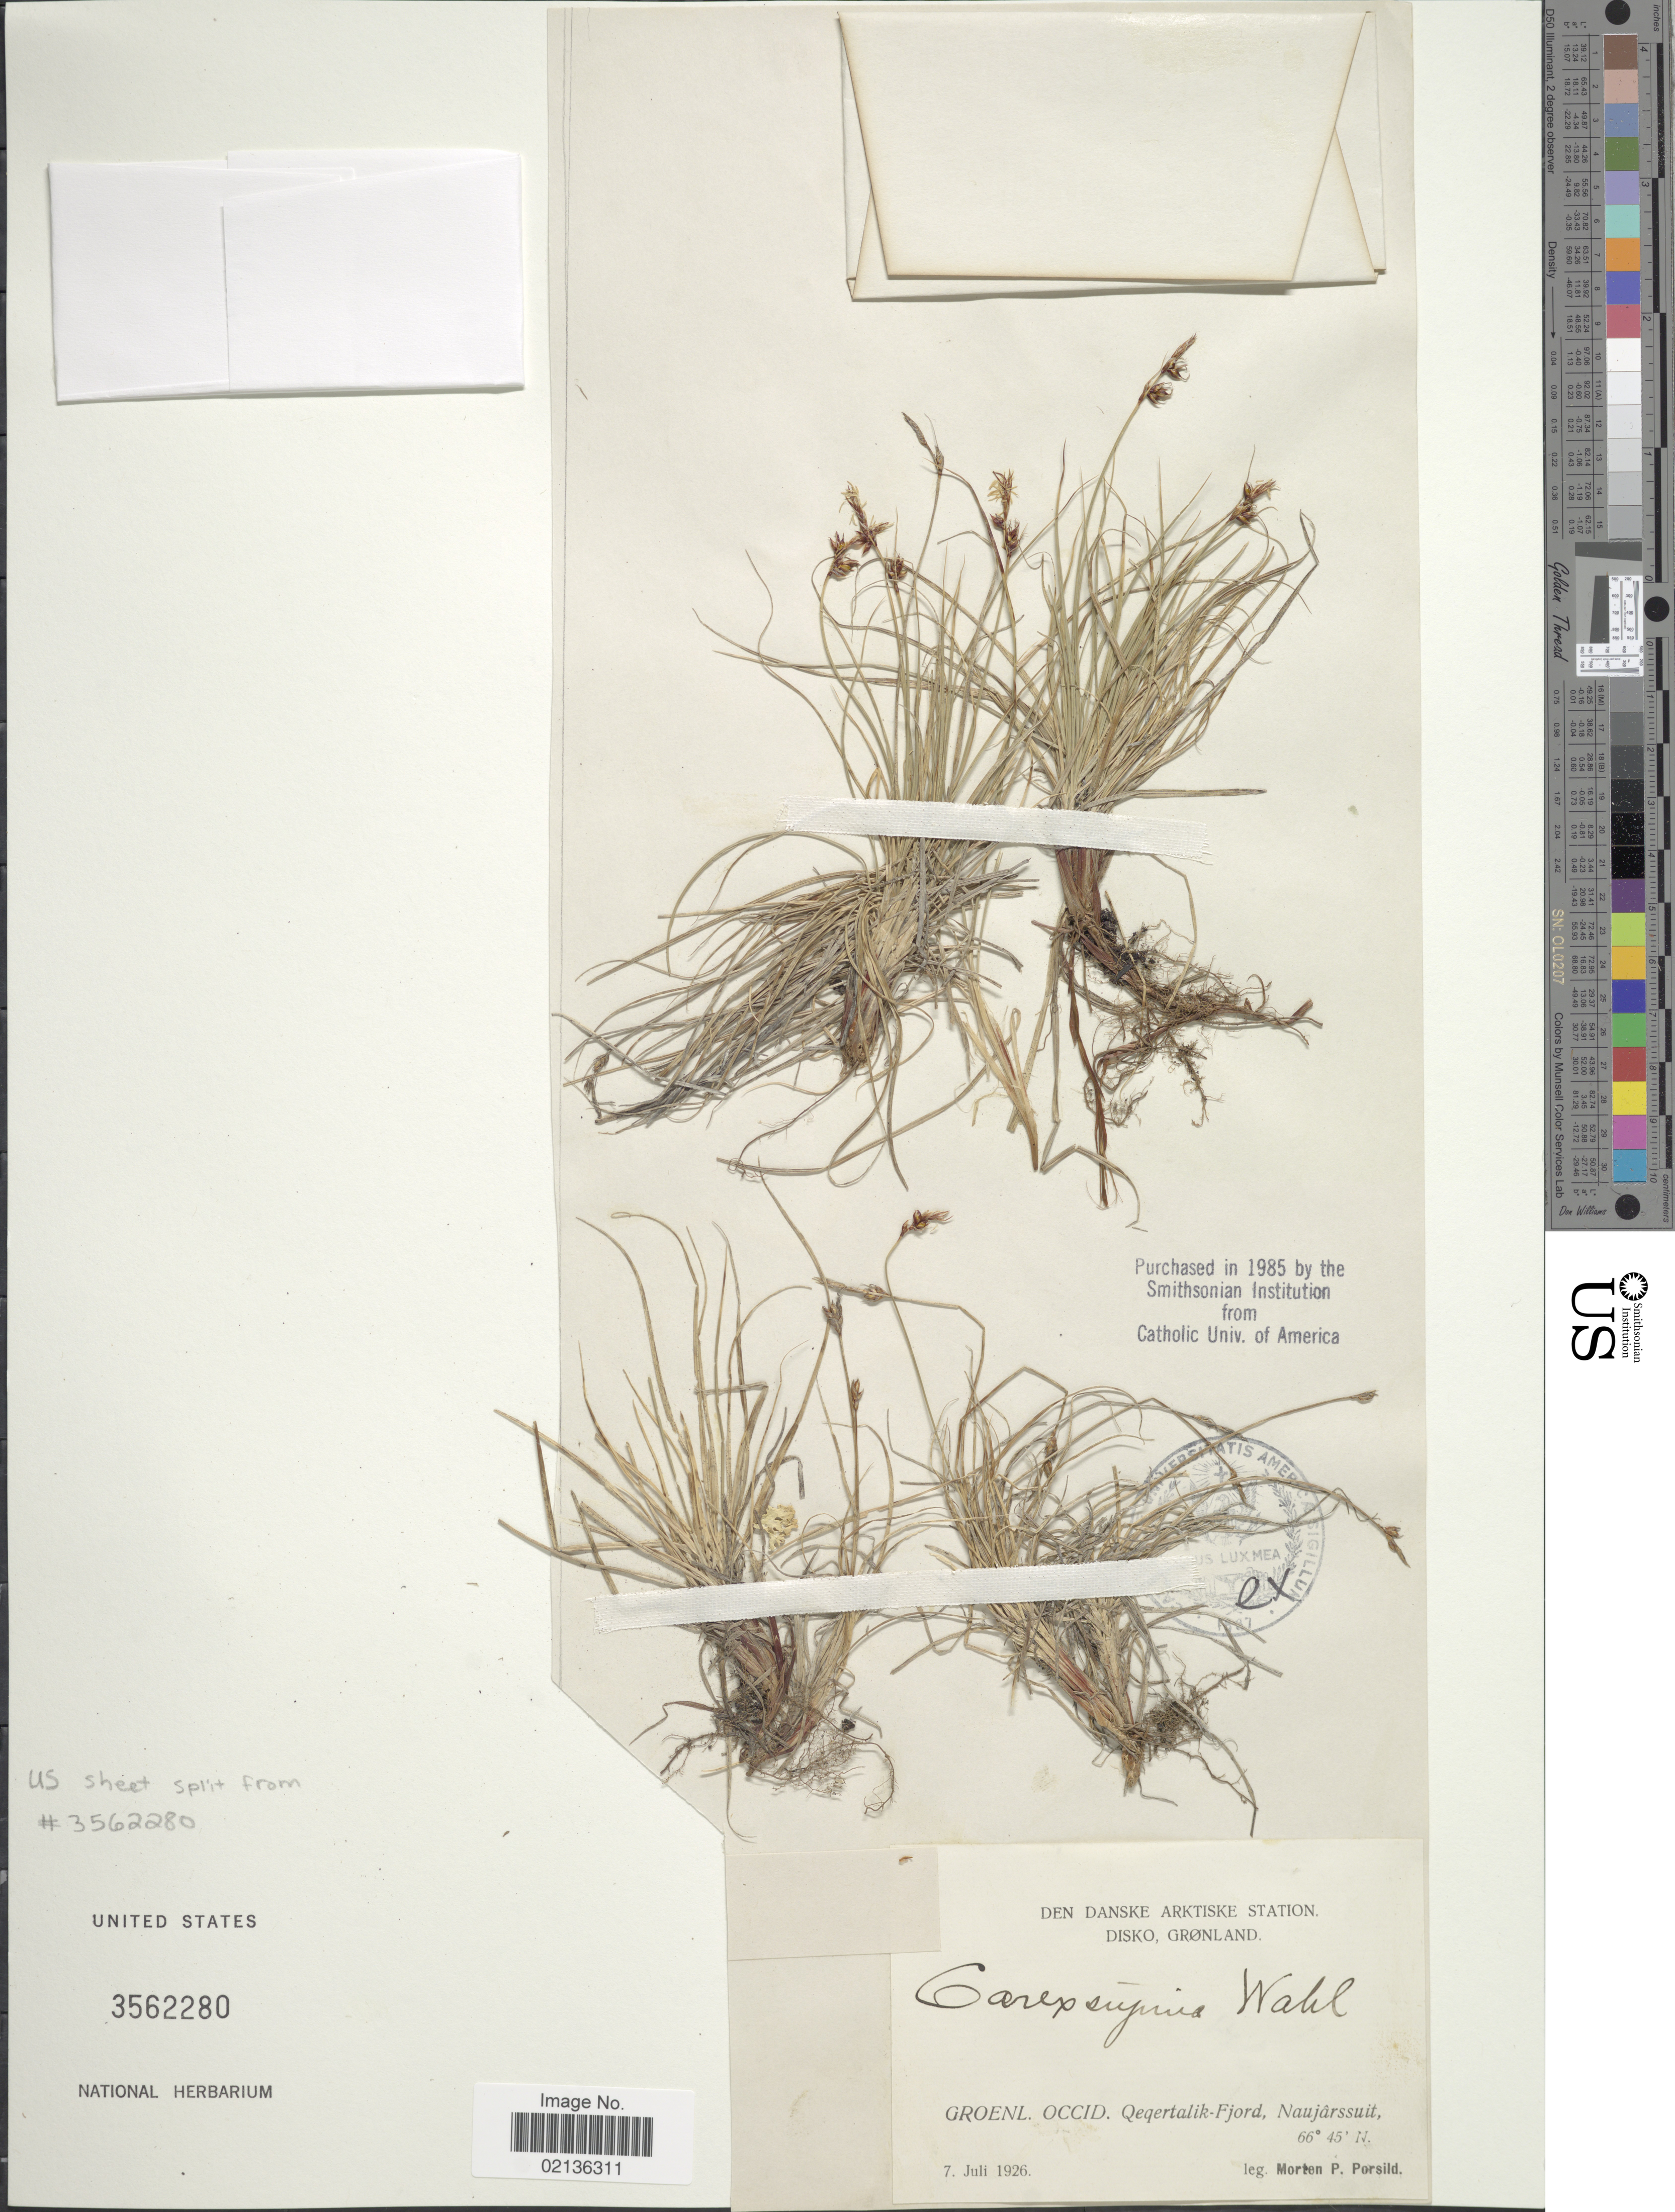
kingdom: Plantae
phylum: Tracheophyta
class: Liliopsida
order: Poales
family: Cyperaceae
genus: Carex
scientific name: Carex supina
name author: Willd. ex Wahlenb.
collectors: M. P. Porsild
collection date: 1926-07-07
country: Greenland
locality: Den Danske Arktiske Station, Disko, Grønland, Groenl. Occid., Qeqertalik-Fjord, Naujarssuit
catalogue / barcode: US 3562280